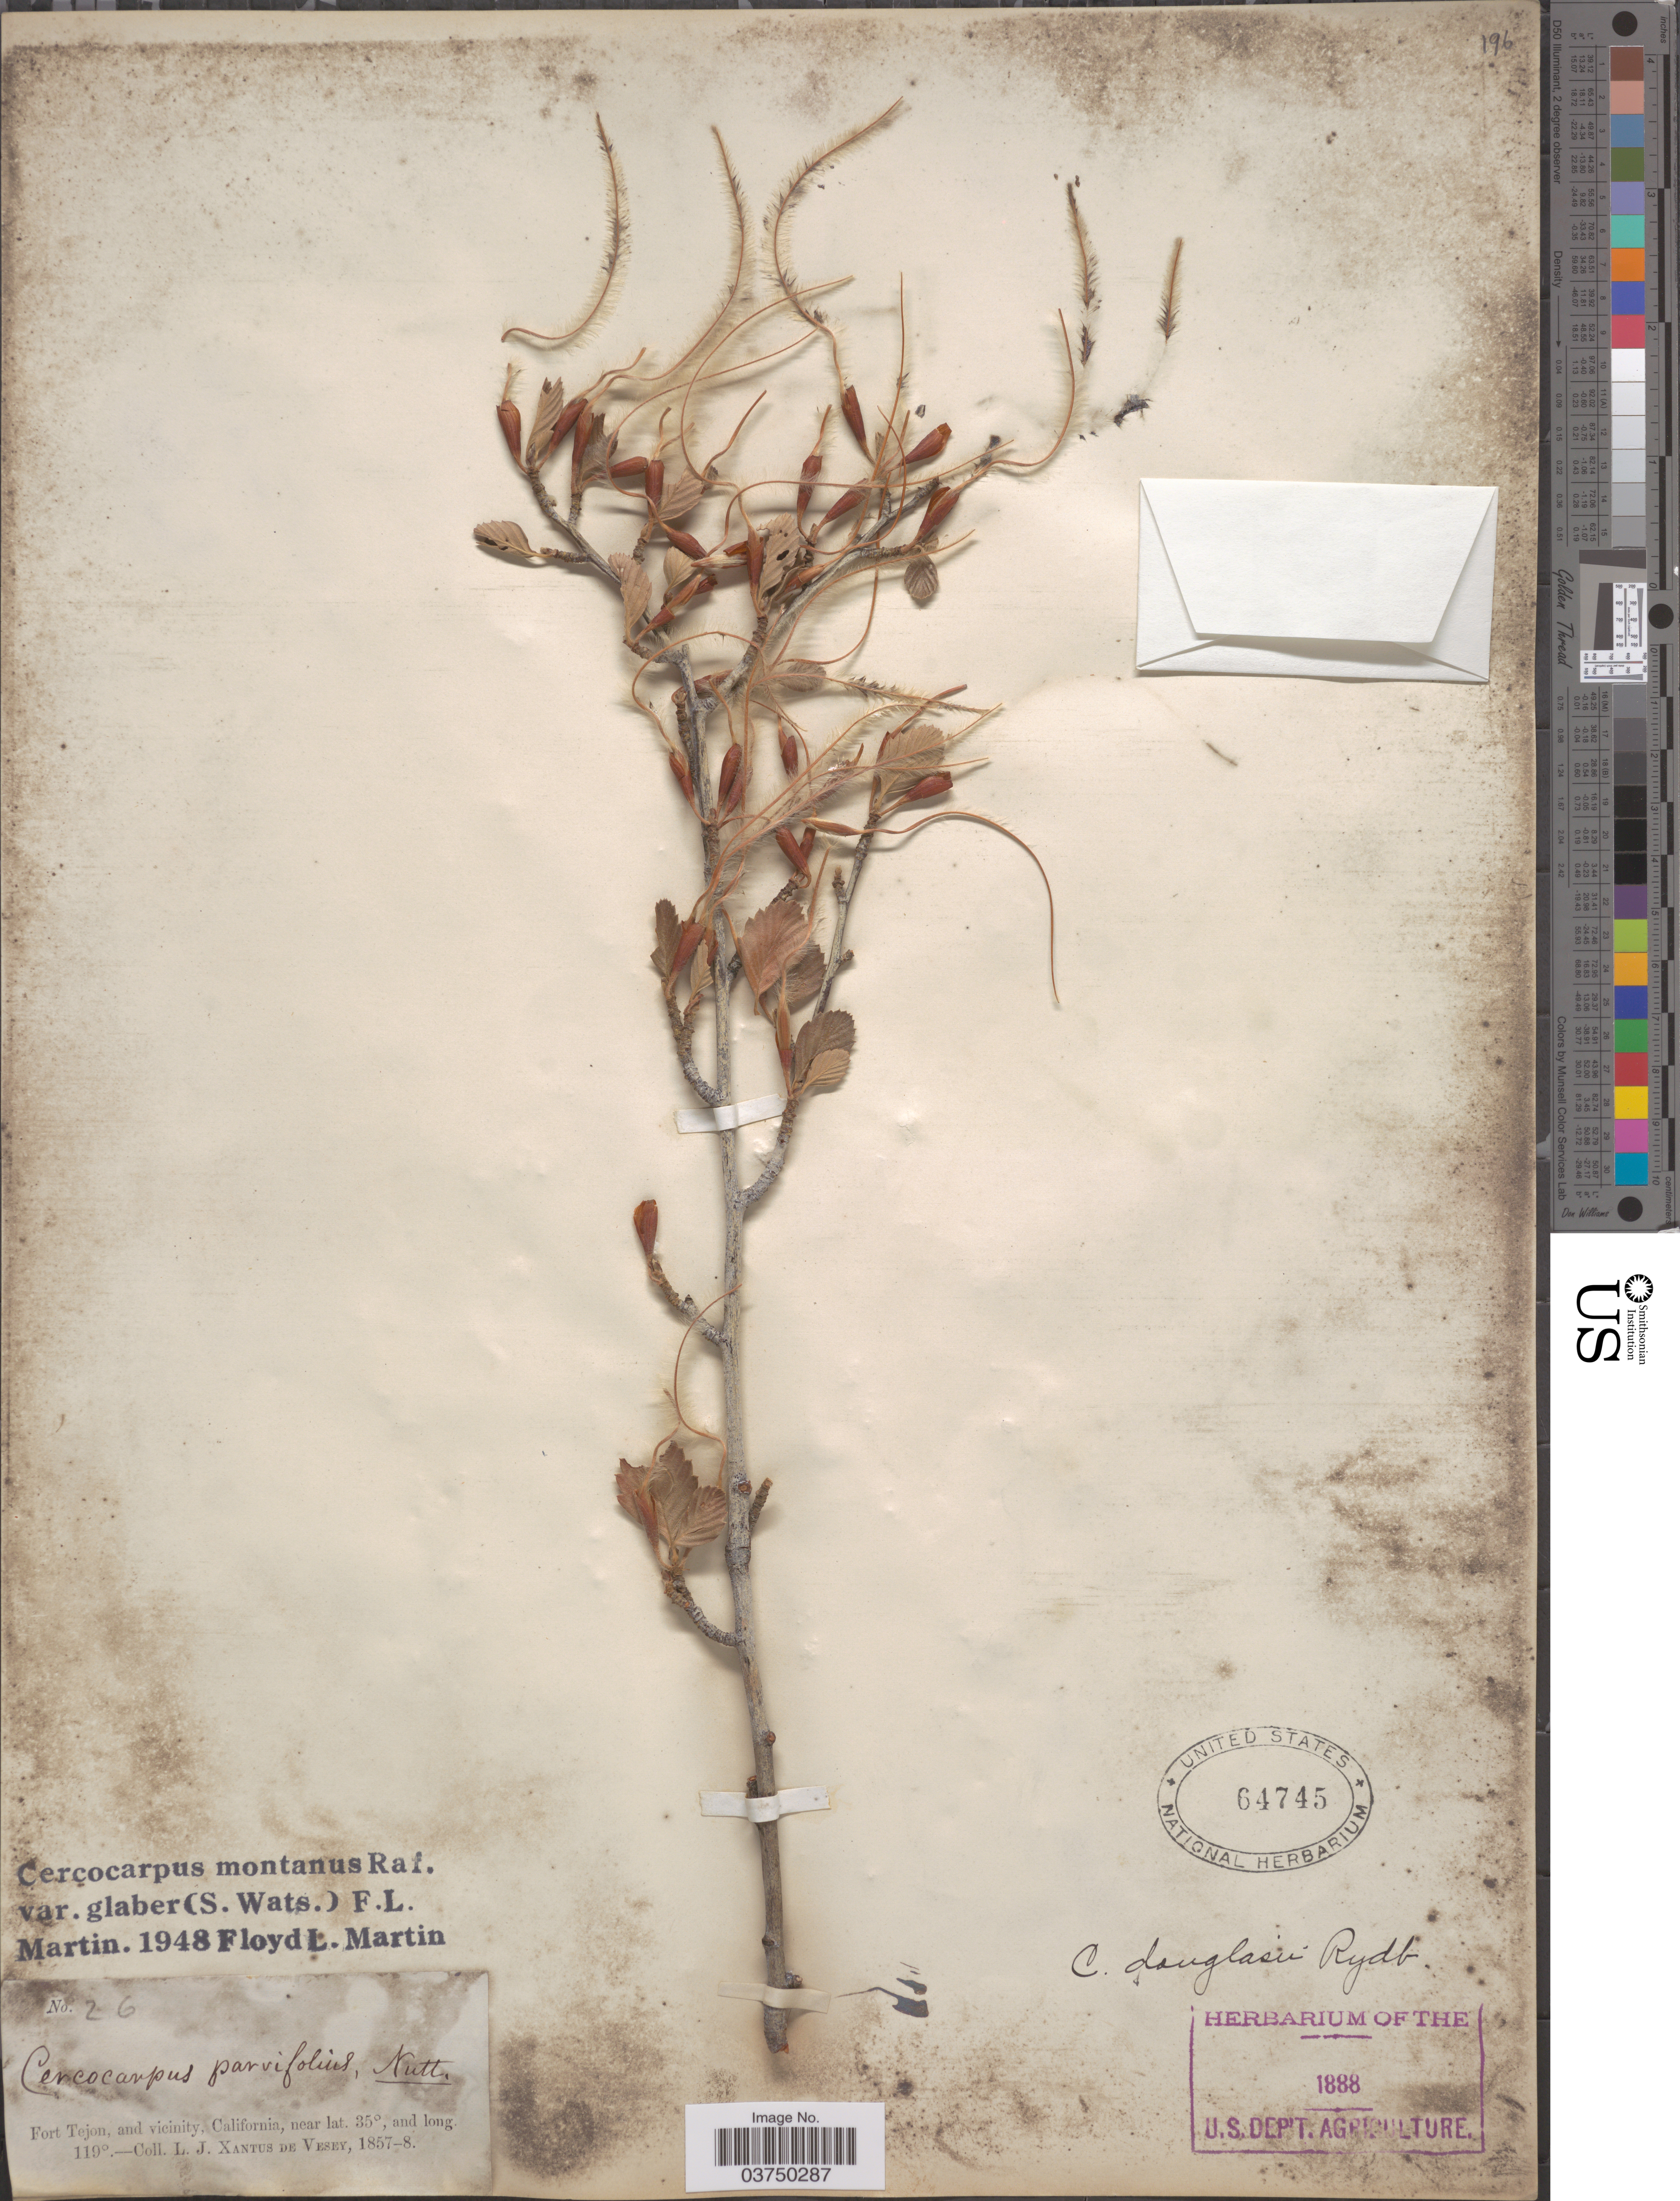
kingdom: Plantae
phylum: Tracheophyta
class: Magnoliopsida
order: Rosales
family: Rosaceae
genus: Cercocarpus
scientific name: Cercocarpus montanus var. glaber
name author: (S. Watson) F.L. Martin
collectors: L. Xantus de Vesey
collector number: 26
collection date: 1857/1858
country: United States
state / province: California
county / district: Kern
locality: Fort Tejon, and vicinity.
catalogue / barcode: US 64745